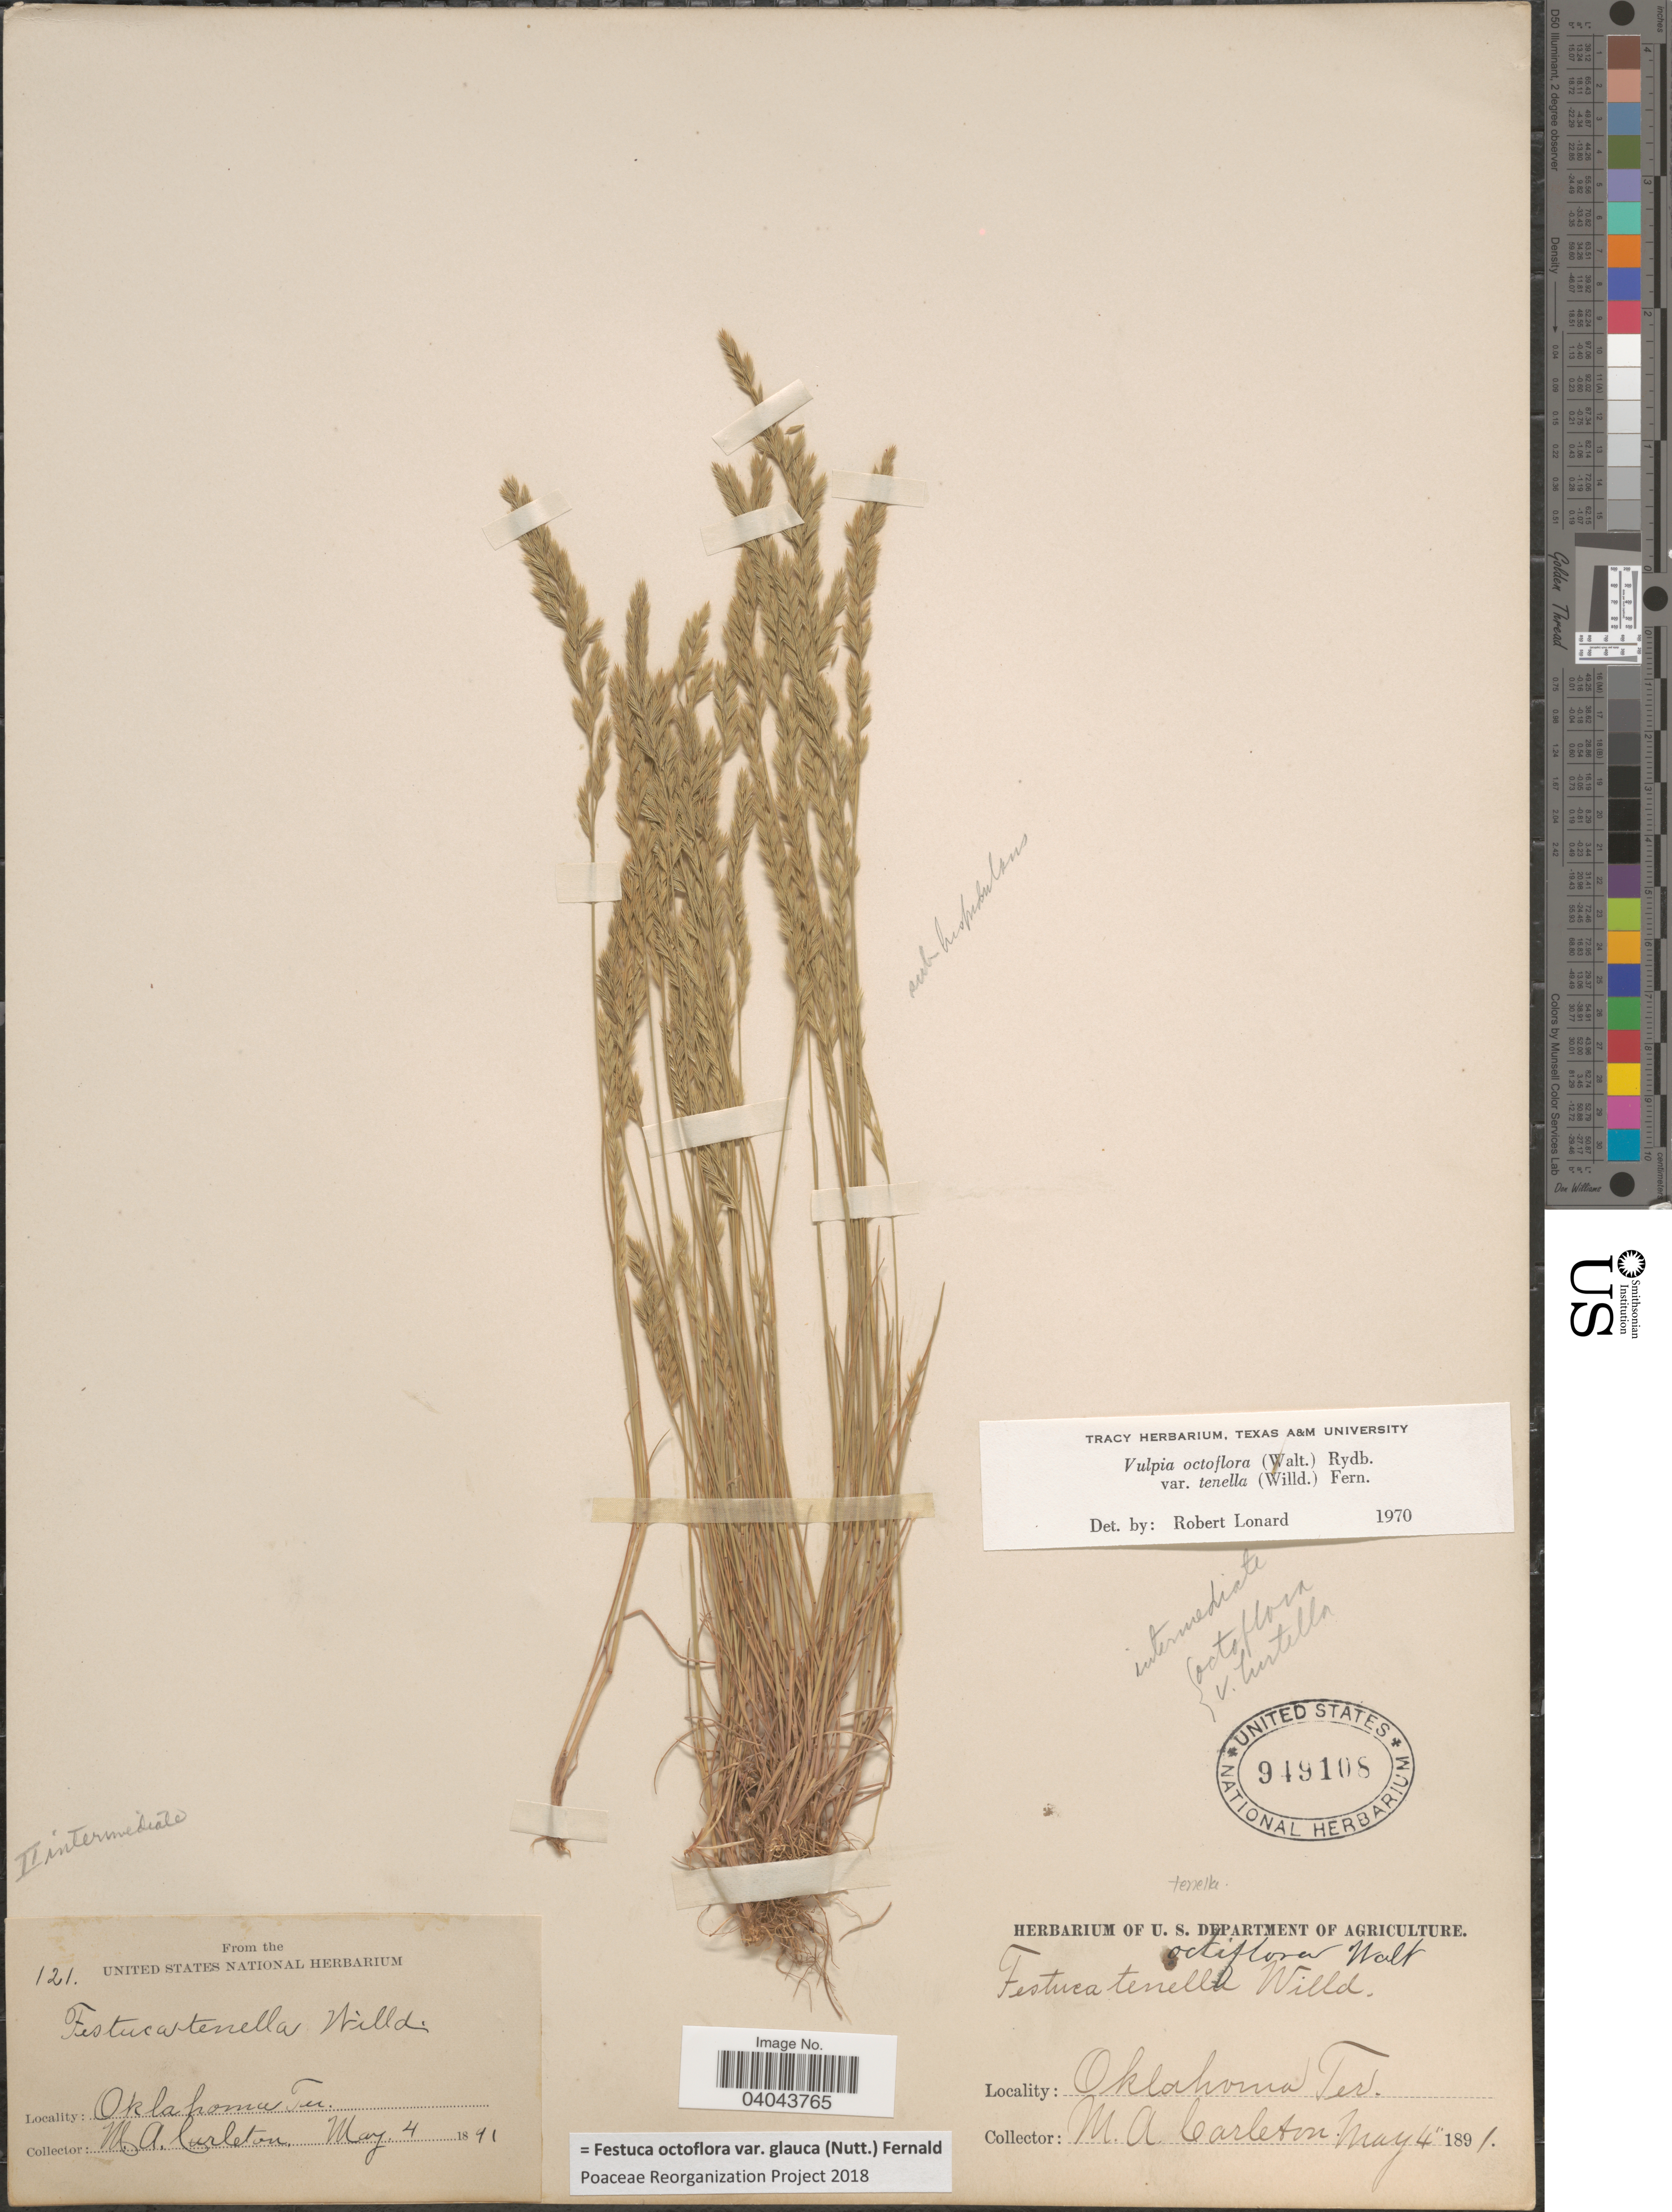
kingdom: Plantae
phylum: Tracheophyta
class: Liliopsida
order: Poales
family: Poaceae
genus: Festuca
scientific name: Festuca octoflora var. glauca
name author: (Nutt.) Fernald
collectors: M. A. Carleton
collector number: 121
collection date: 1891-05-04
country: United States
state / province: Oklahoma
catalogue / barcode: US 949108